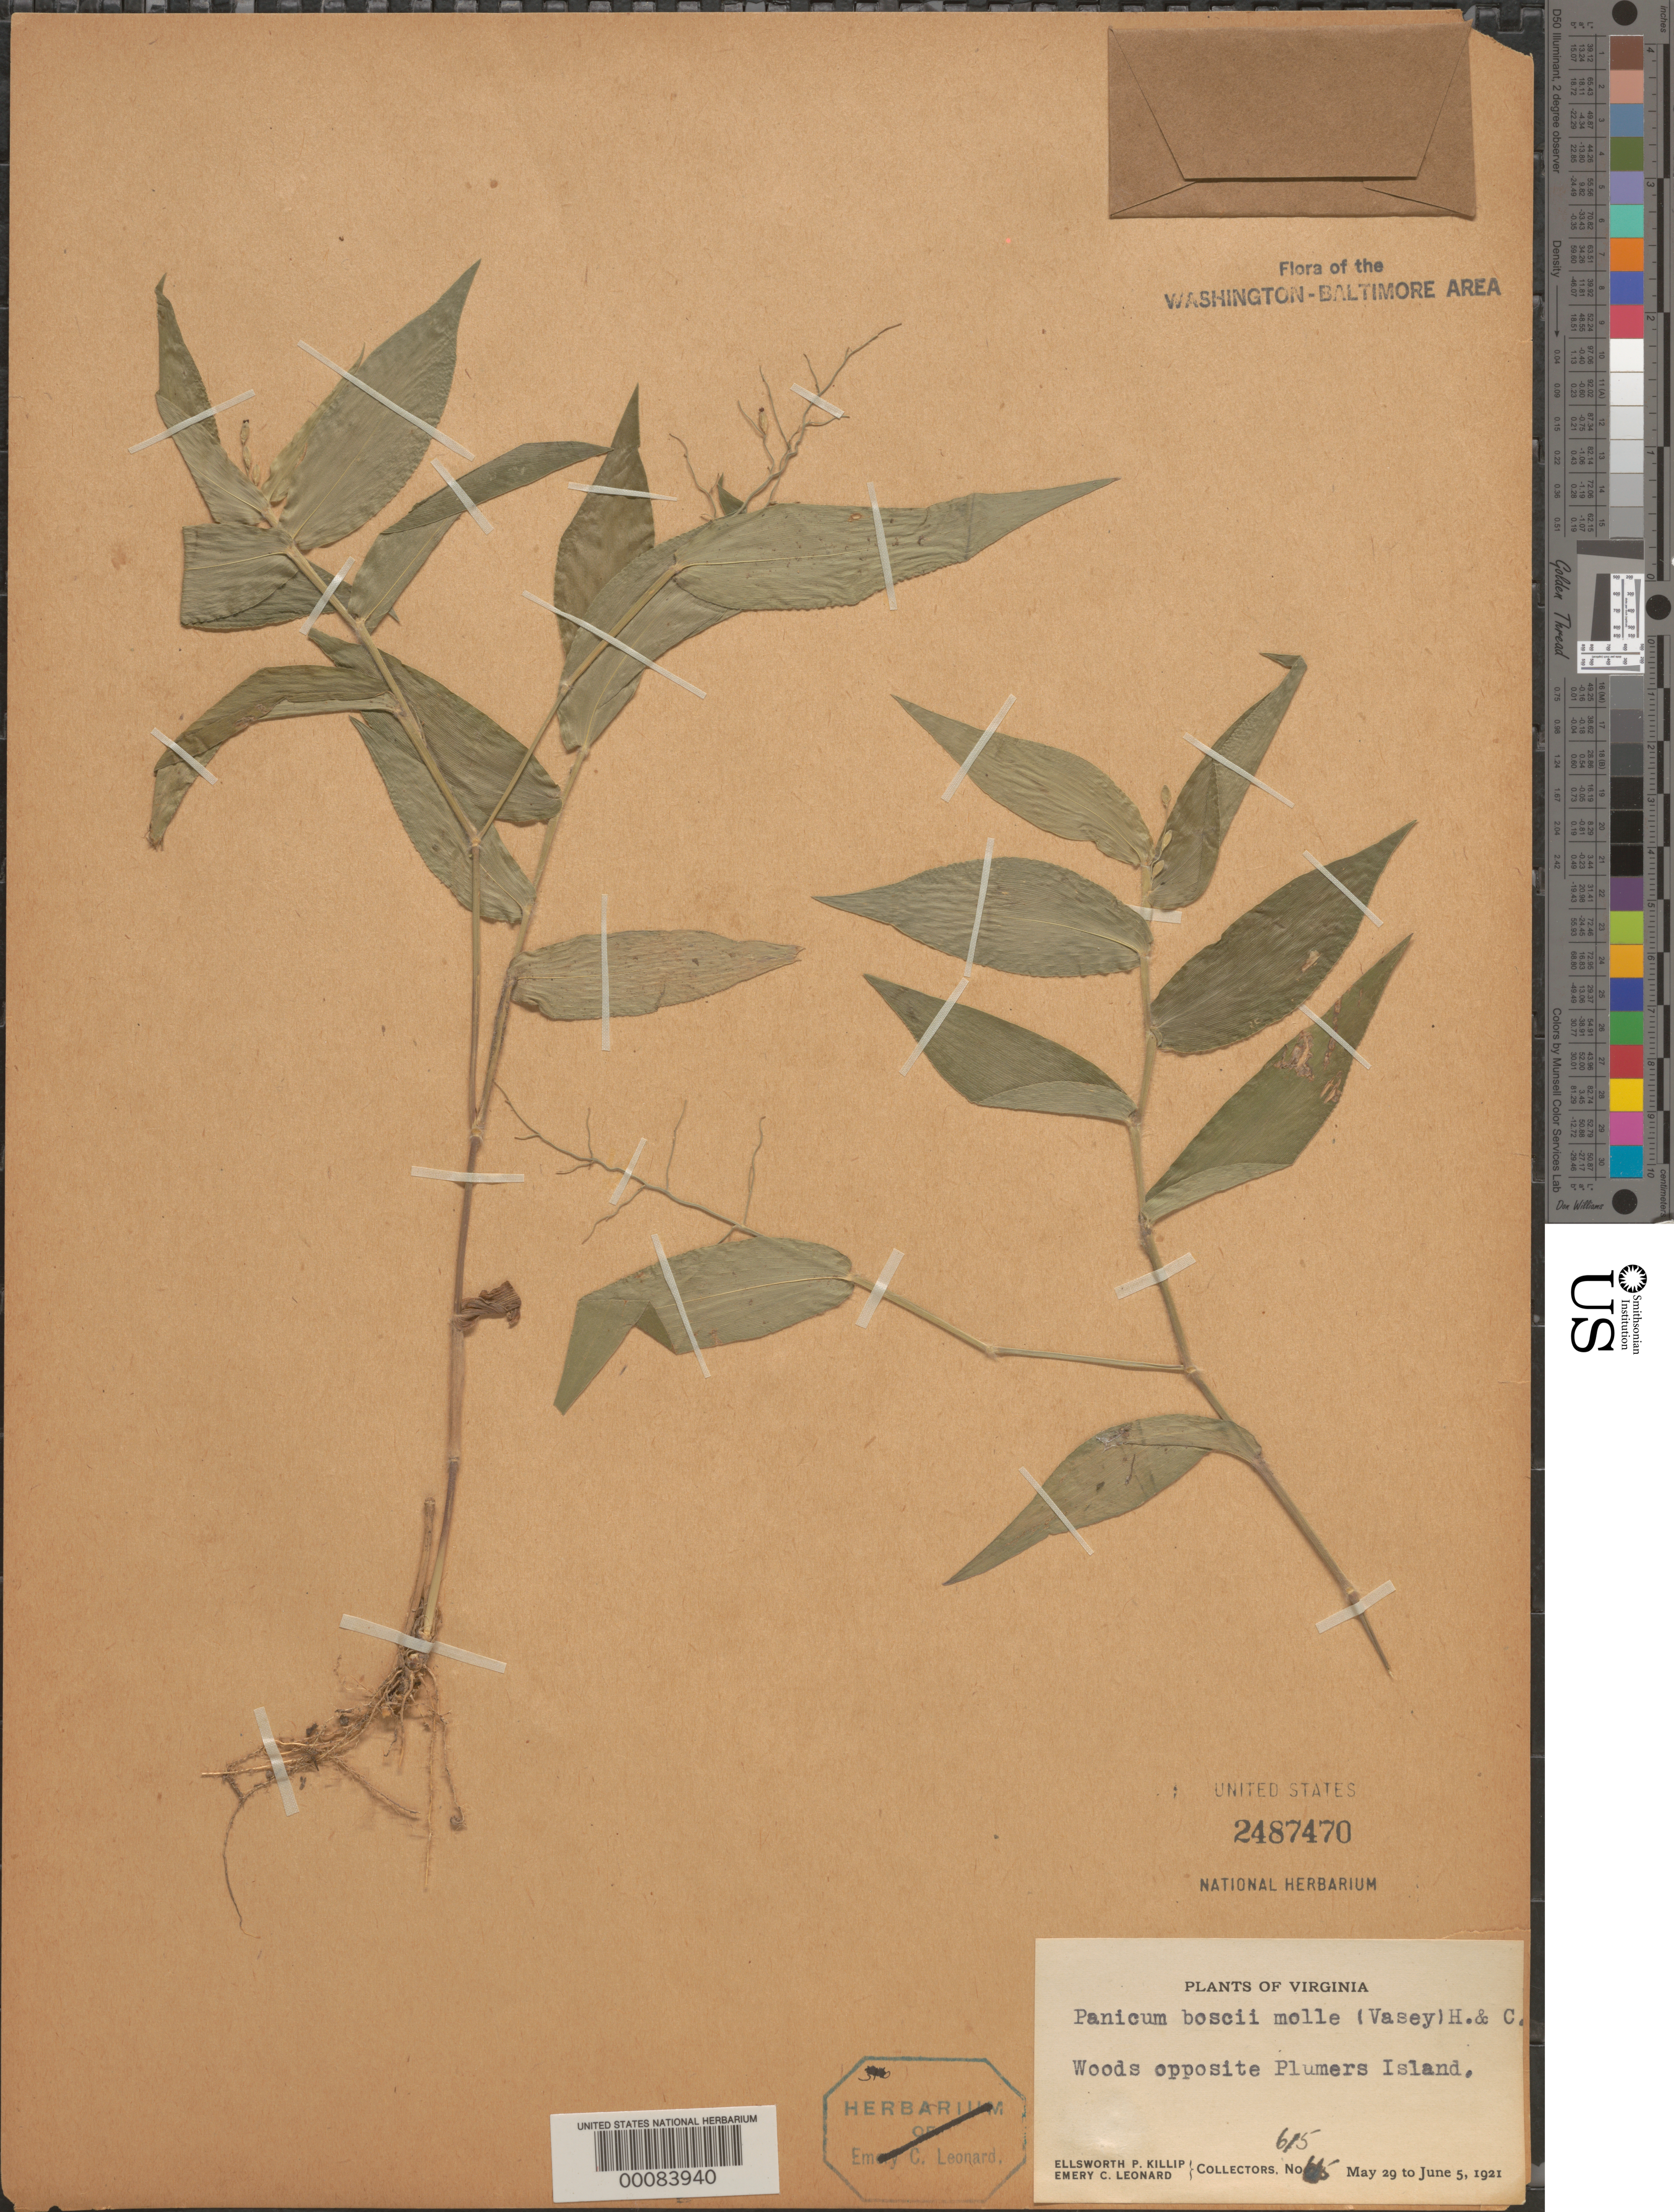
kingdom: Plantae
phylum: Tracheophyta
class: Liliopsida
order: Poales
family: Poaceae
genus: Dichanthelium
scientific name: Dichanthelium boscii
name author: (Poir.) Gould & C.A. Clark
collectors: E. P. Killip & E. C. Leonard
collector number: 615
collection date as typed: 29 May 1921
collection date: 1921-05-29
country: United States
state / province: Virginia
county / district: Fairfax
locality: Woods opposite Plummers Island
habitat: Woods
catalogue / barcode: US 2487470